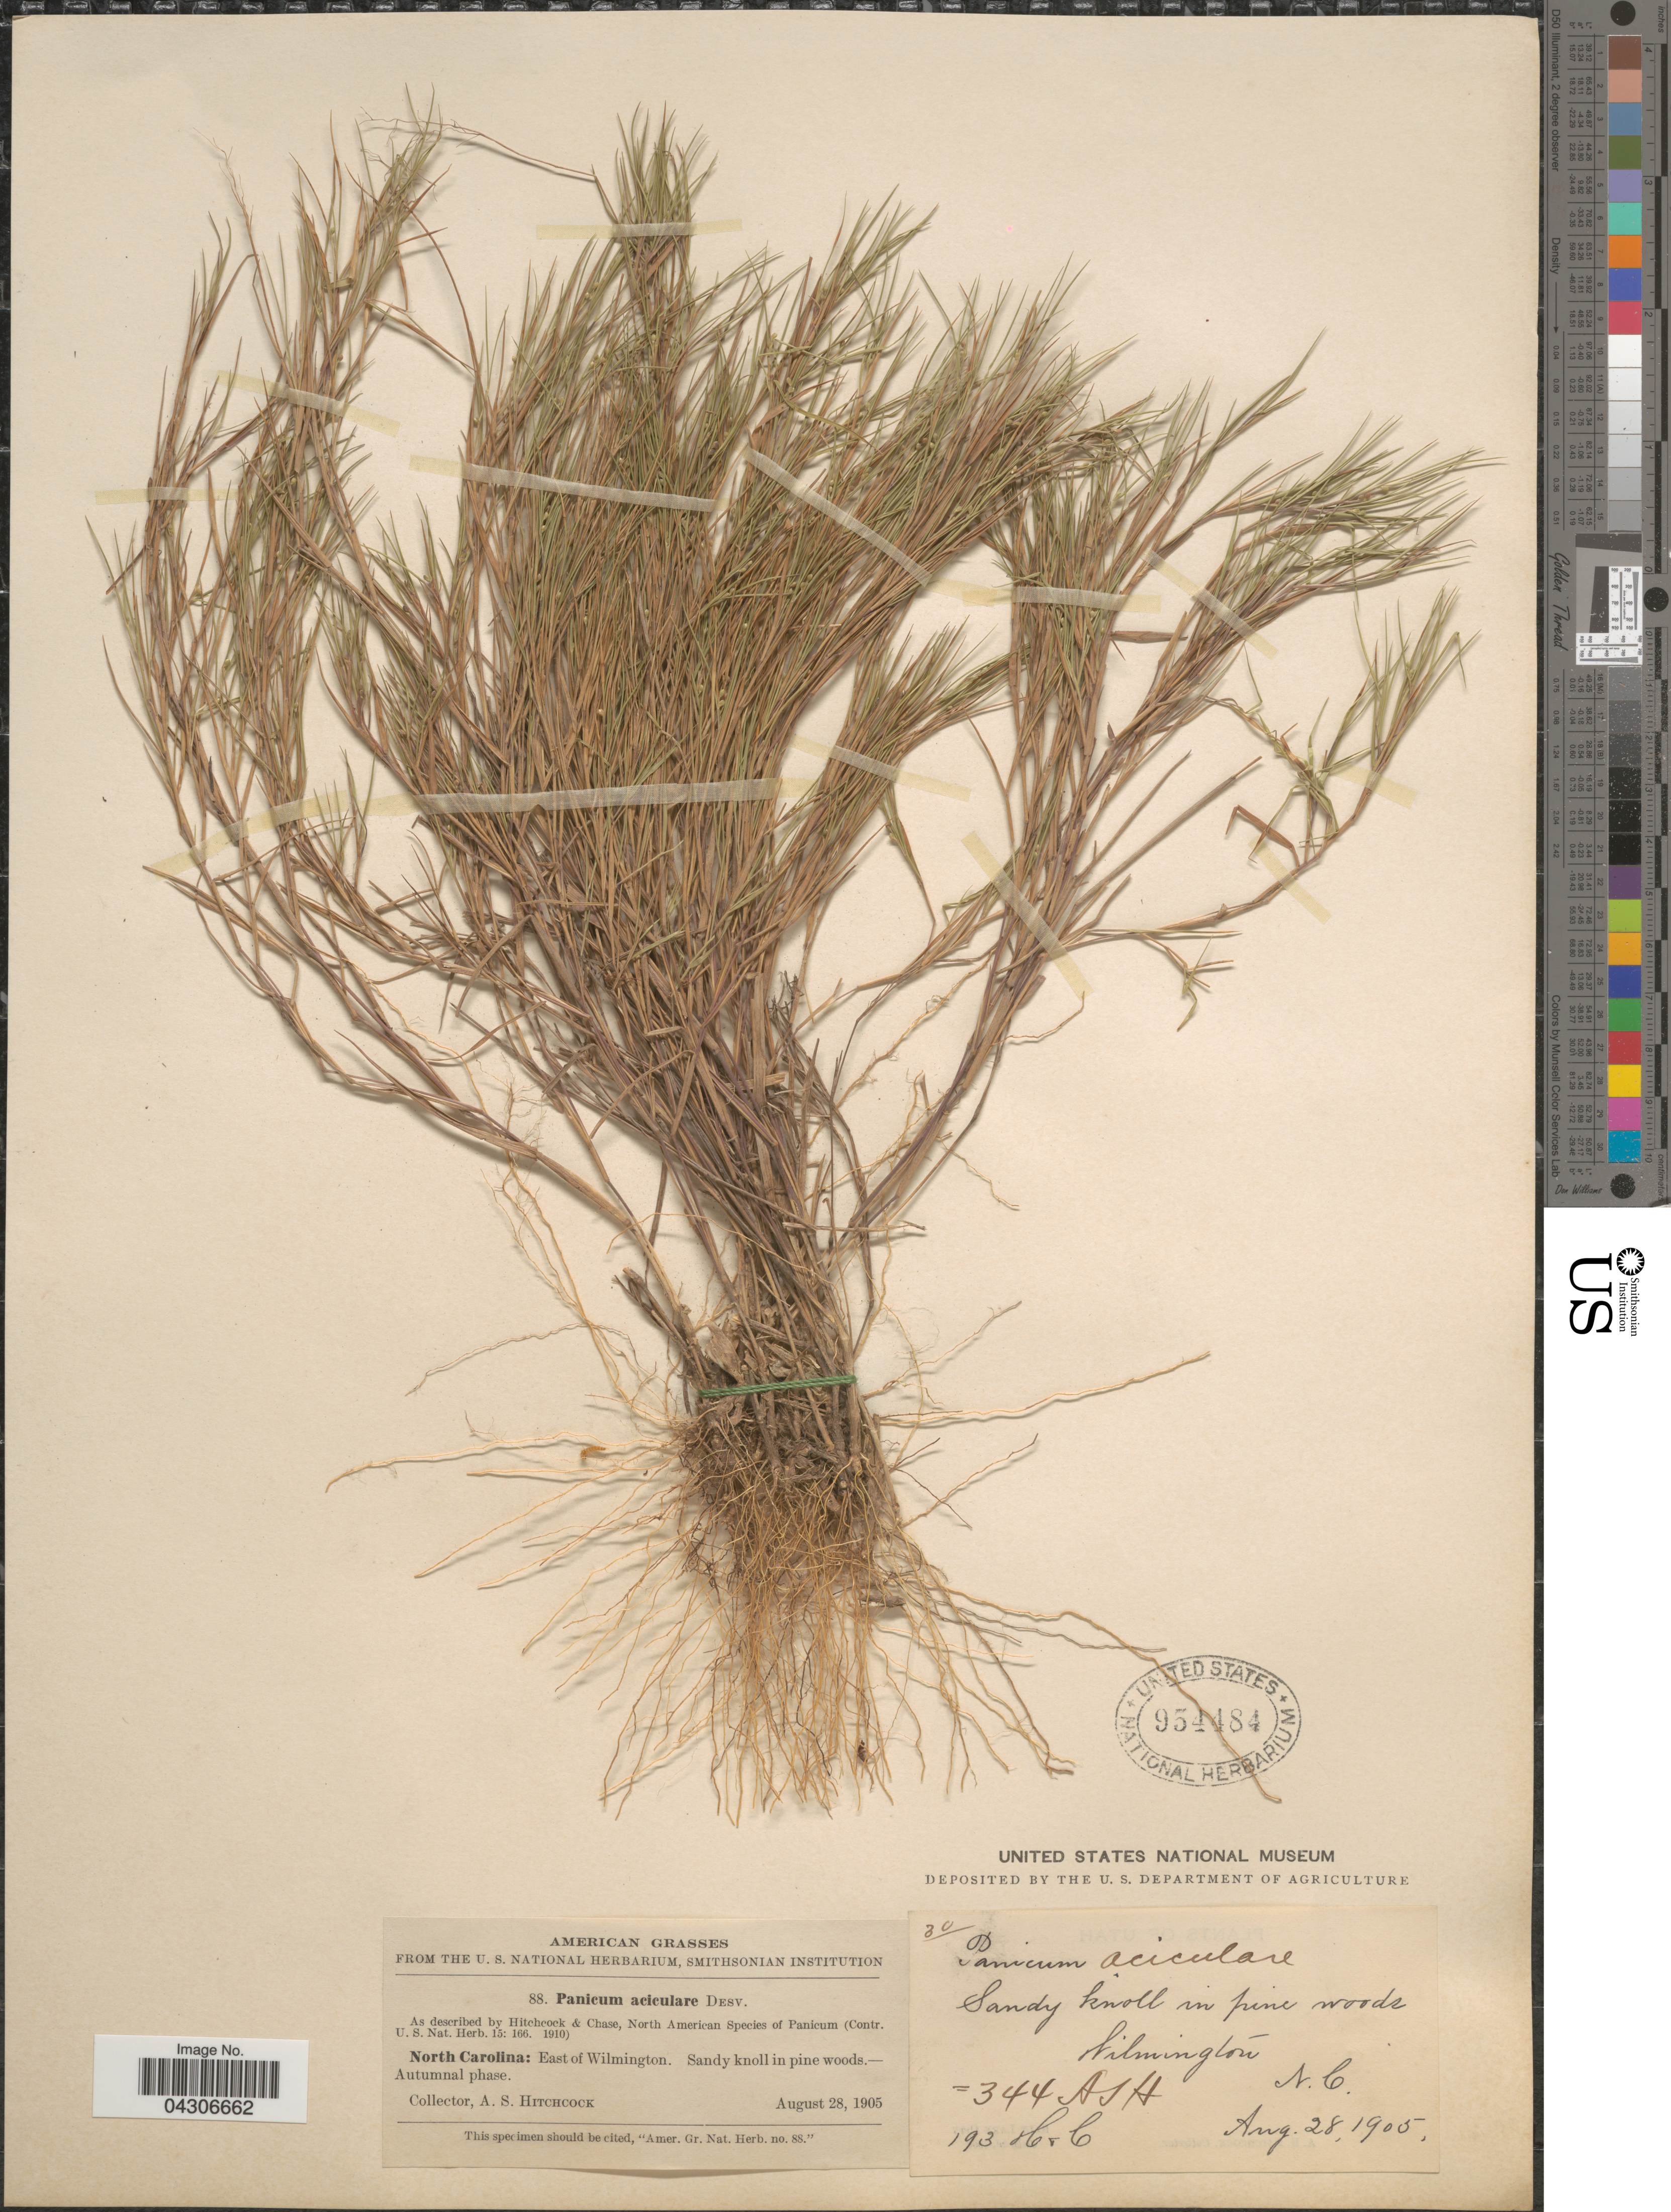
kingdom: Plantae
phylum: Tracheophyta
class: Liliopsida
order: Poales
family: Poaceae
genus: Dichanthelium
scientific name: Dichanthelium aciculare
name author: (Desv. ex Poir.) Gould & C.A. Clark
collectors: A. S. Hitchcock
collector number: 88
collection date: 1905-08-28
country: United States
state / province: North Carolina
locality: East of Wilmington.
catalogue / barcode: US 954484